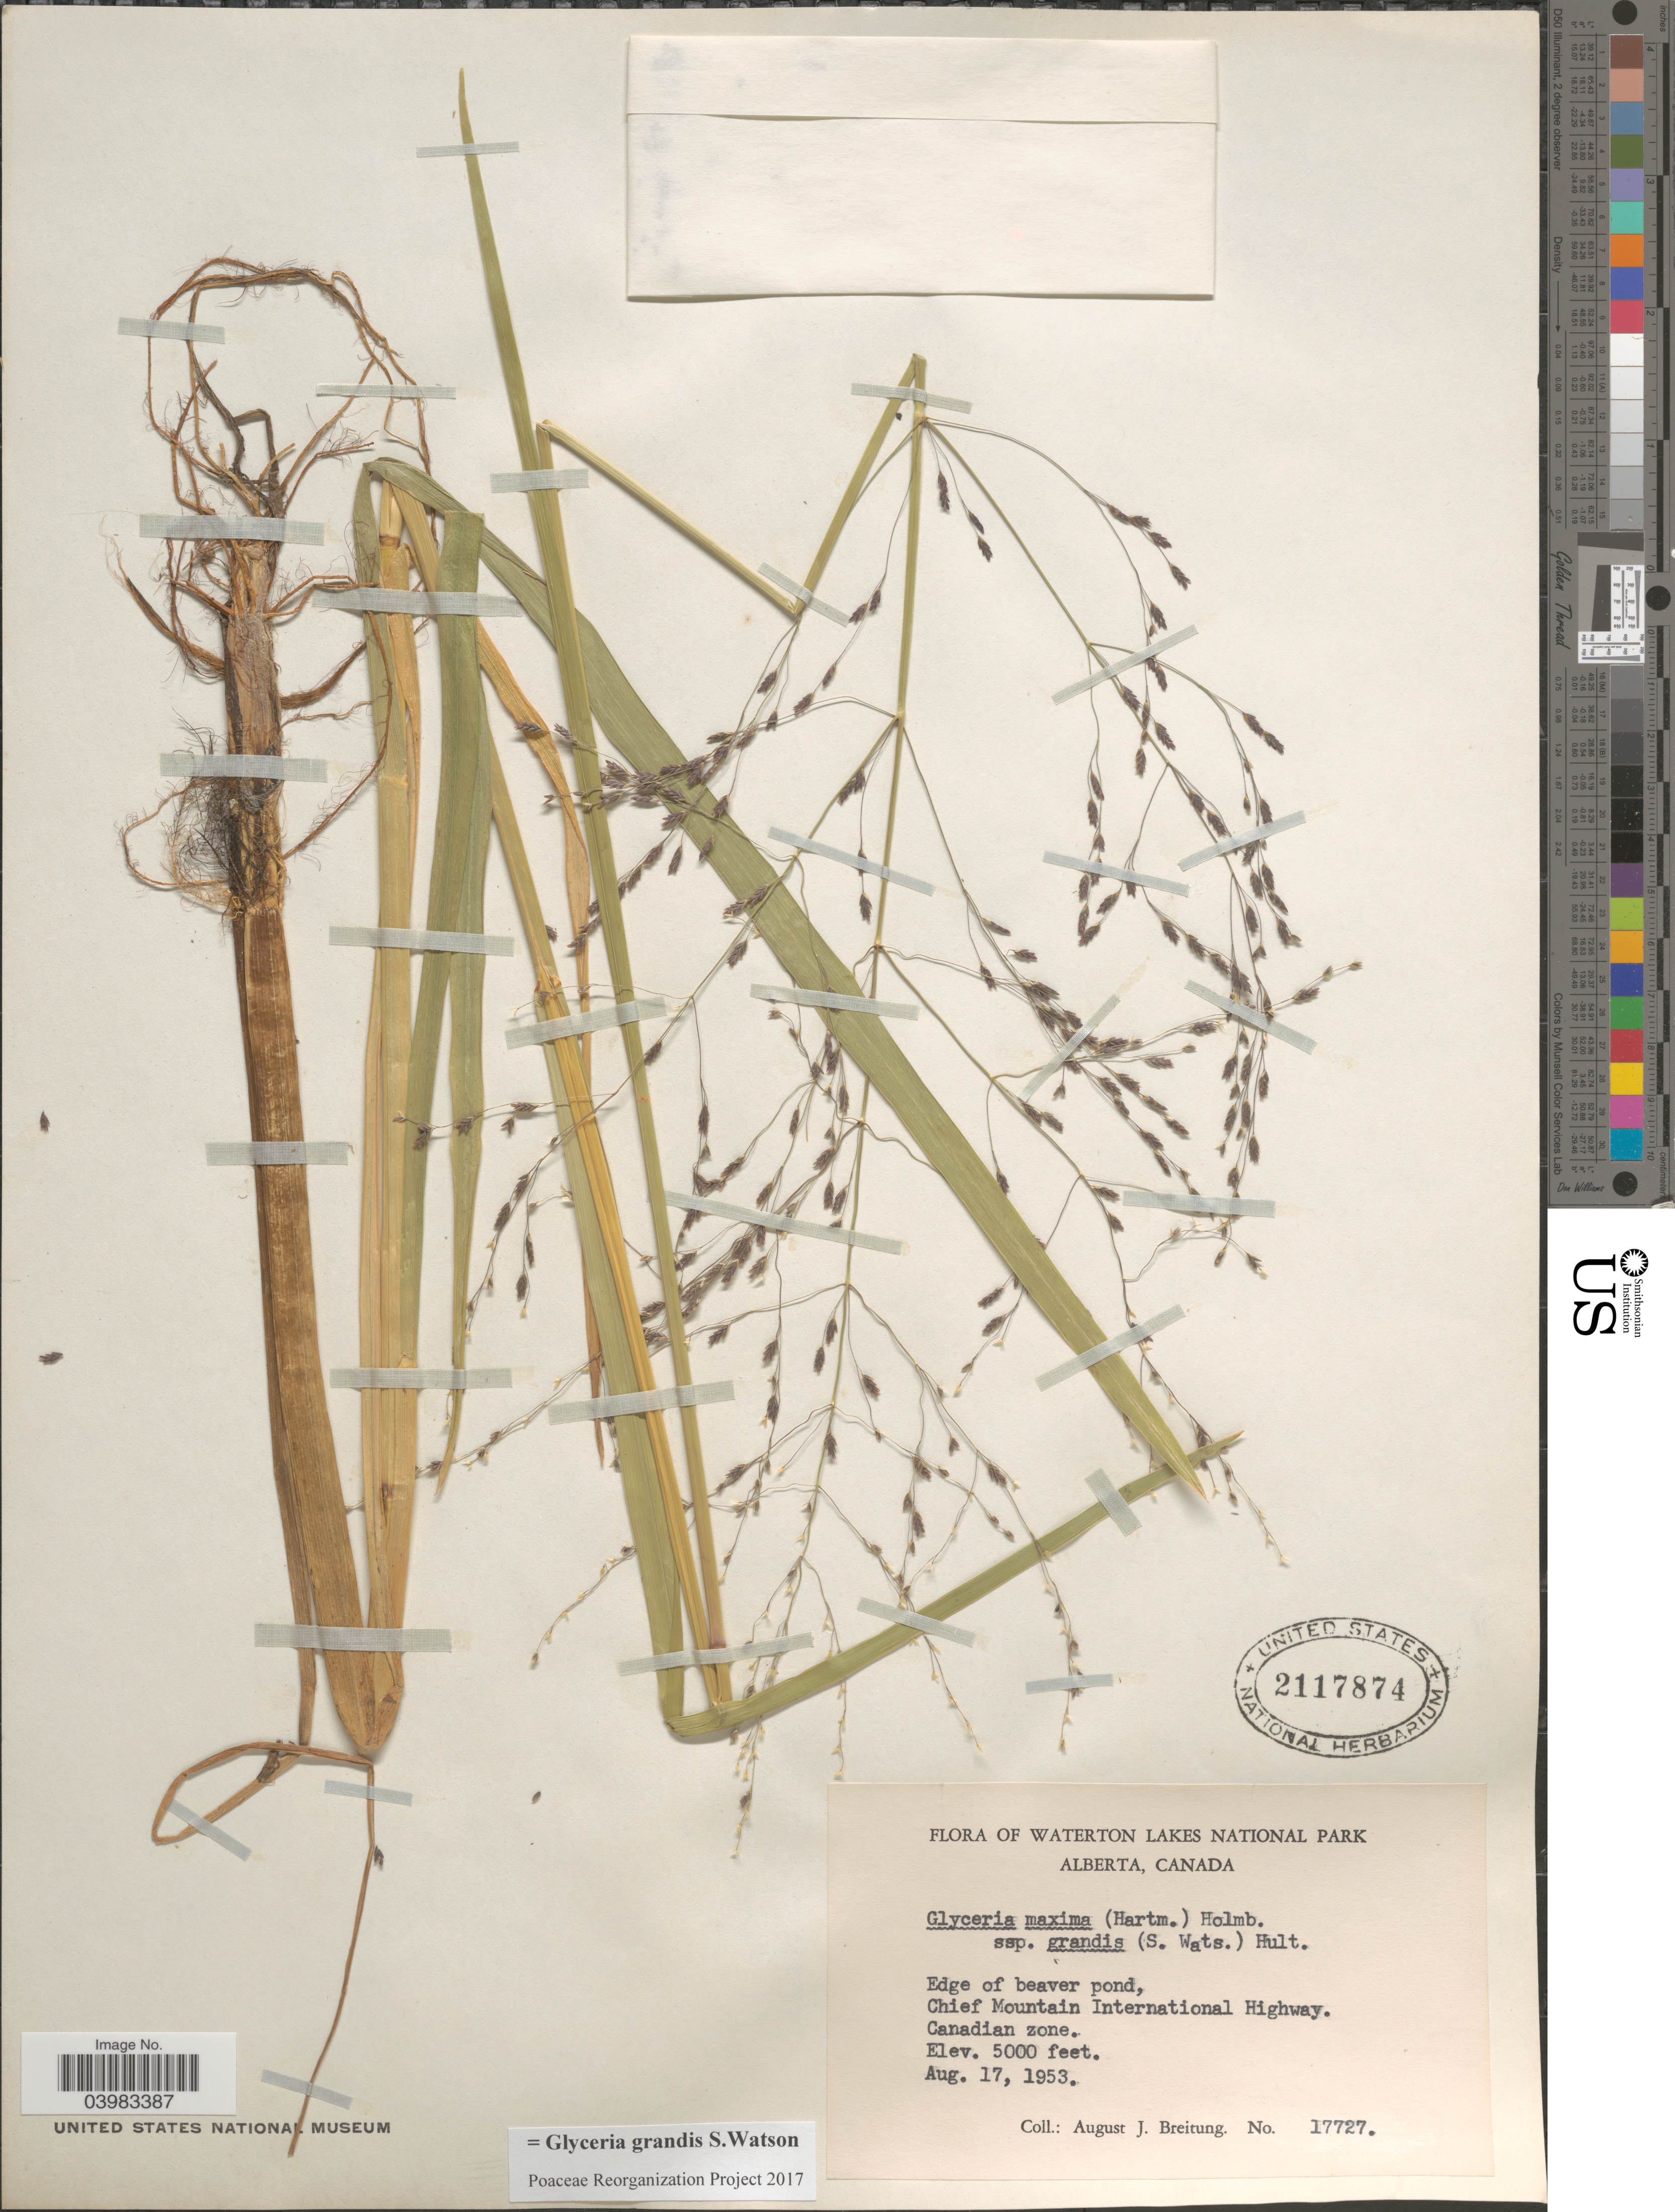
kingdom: Plantae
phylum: Tracheophyta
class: Liliopsida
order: Poales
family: Poaceae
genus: Glyceria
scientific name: Glyceria grandis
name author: S. Watson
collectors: A. Breitung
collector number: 17727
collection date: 1953-08-07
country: Canada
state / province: Alberta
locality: Waterton Lakes National Park. Chief Mountain International Highway. Canadian zone.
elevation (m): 1524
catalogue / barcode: US 2117874